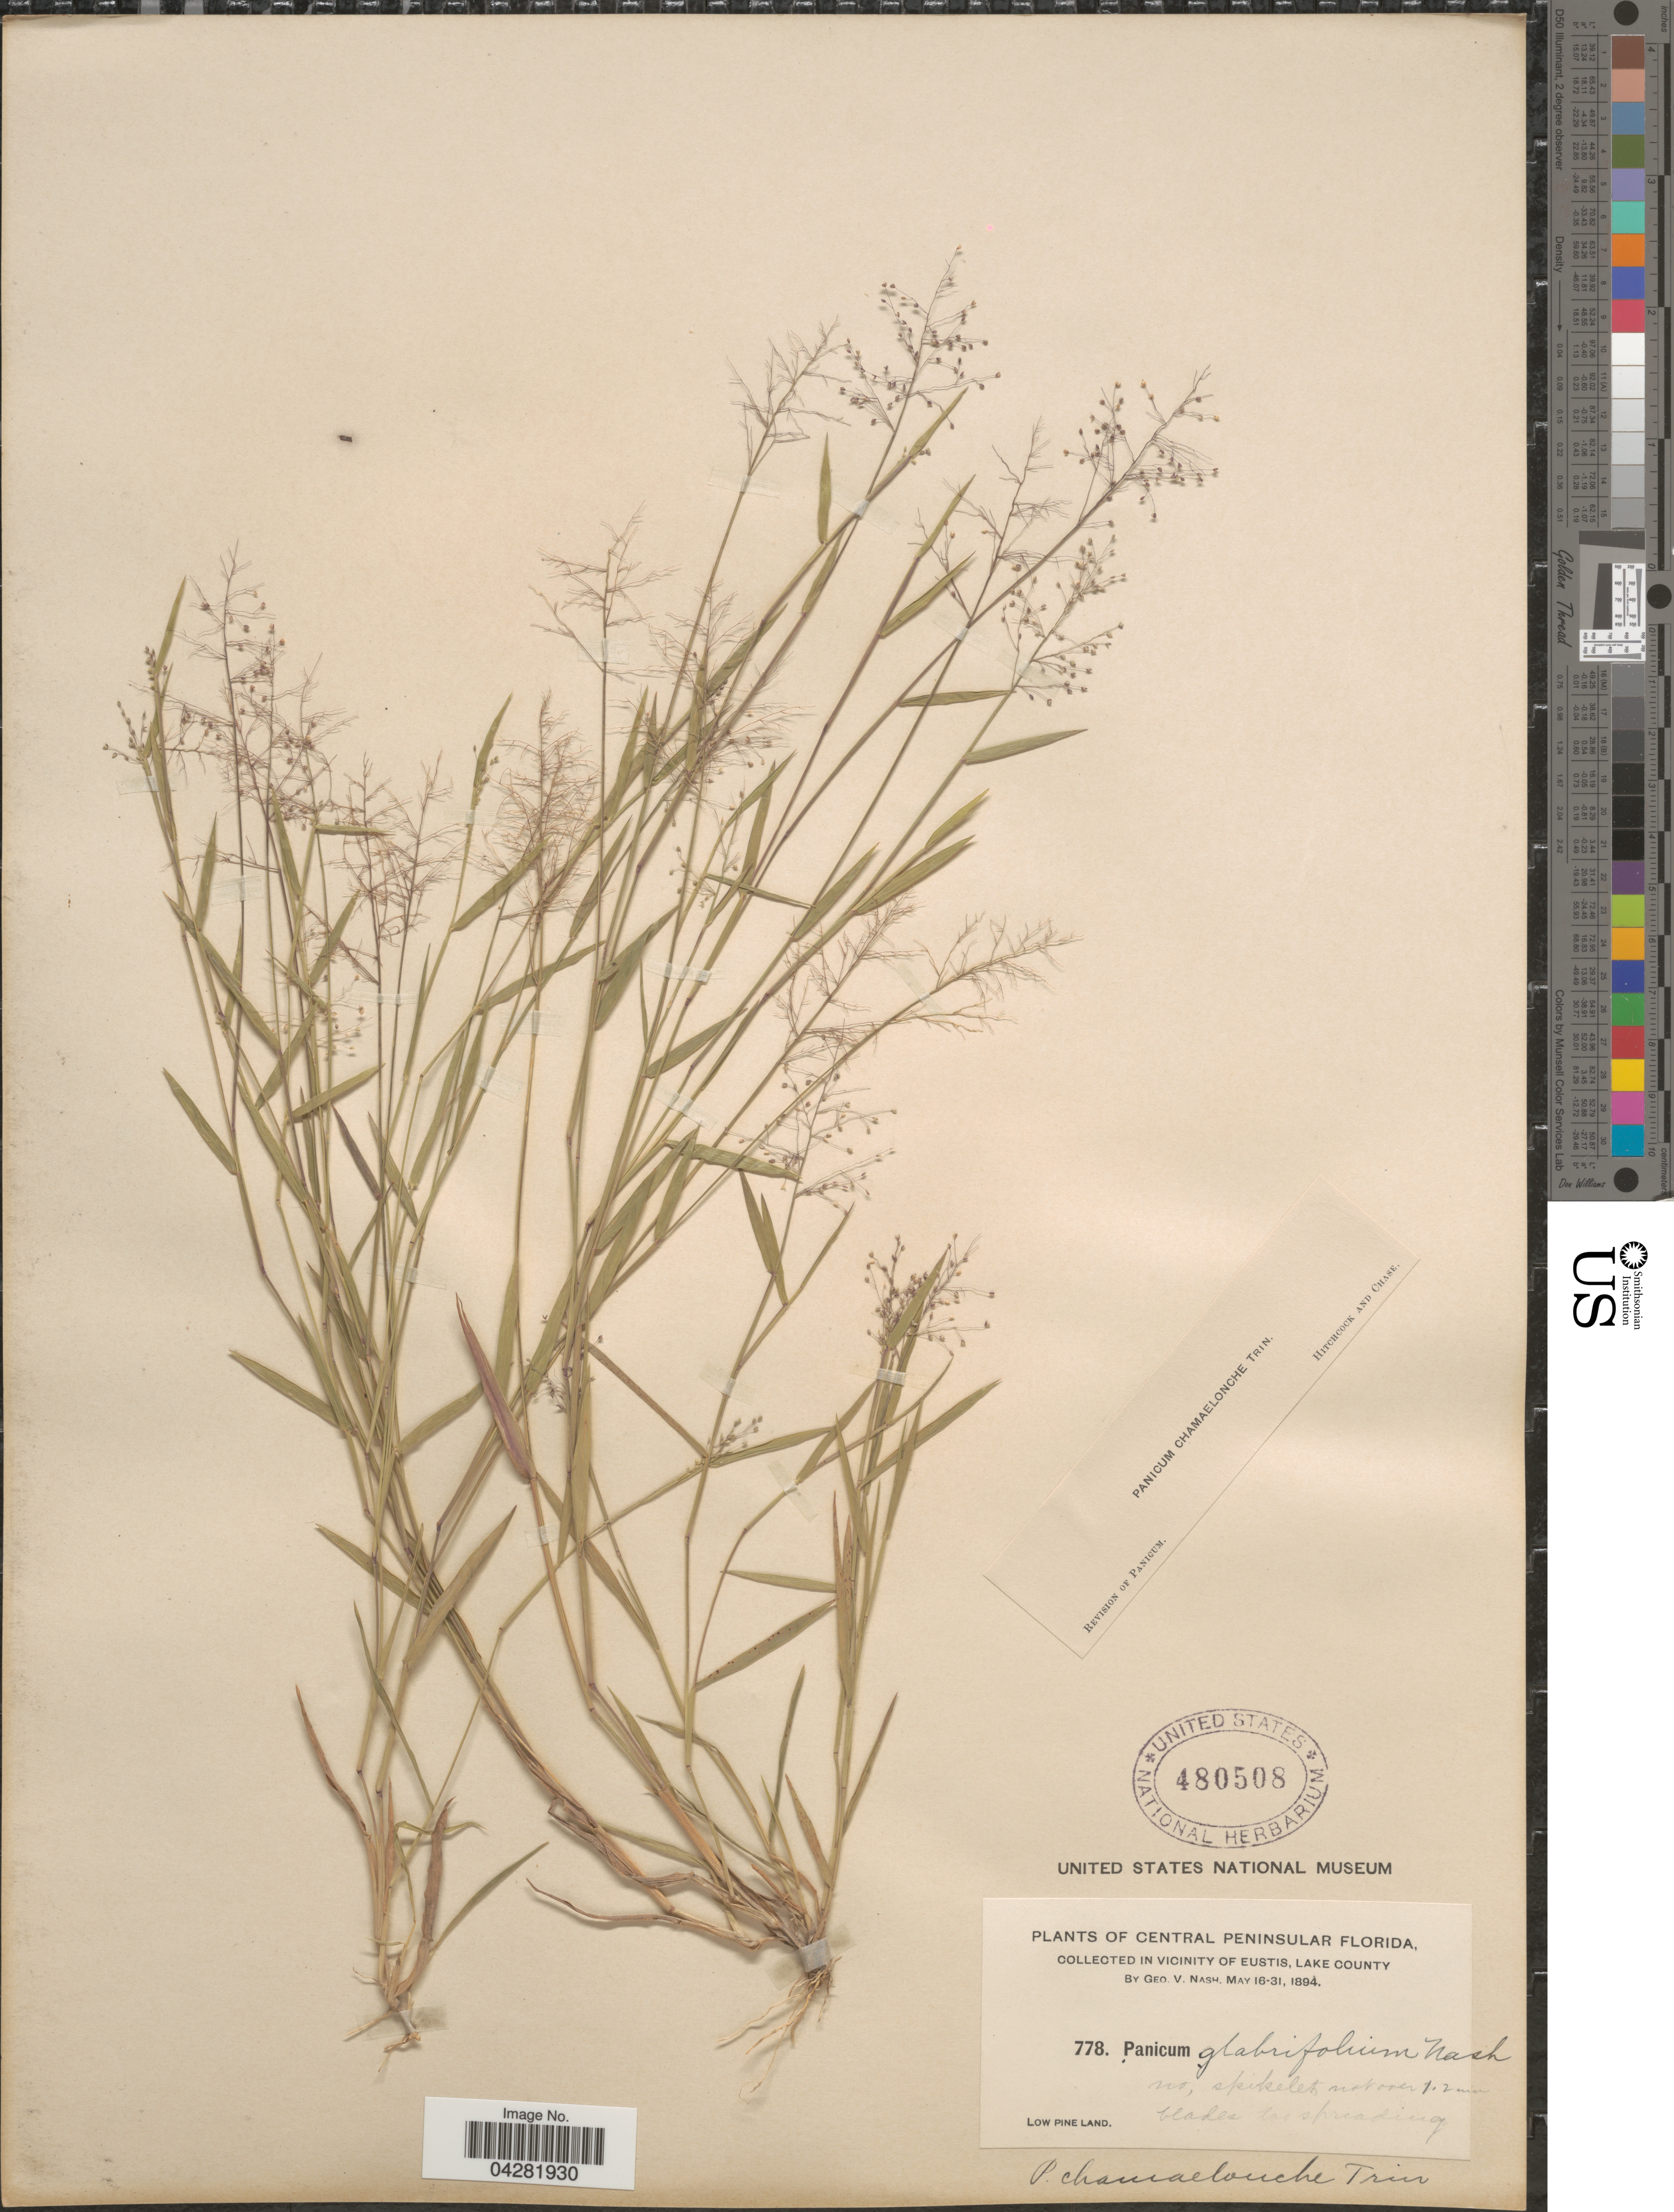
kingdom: Plantae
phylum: Tracheophyta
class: Liliopsida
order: Poales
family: Poaceae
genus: Dichanthelium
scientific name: Dichanthelium ensifolium var. ensifolium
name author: (Baldwin ex Elliot) Gould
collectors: G. V. Nash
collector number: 778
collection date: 1894-05-16/1894-05-31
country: United States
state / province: Florida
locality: Central Peninsular Florida. In Vicinity of Eustis, Lake County.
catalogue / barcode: US 480508